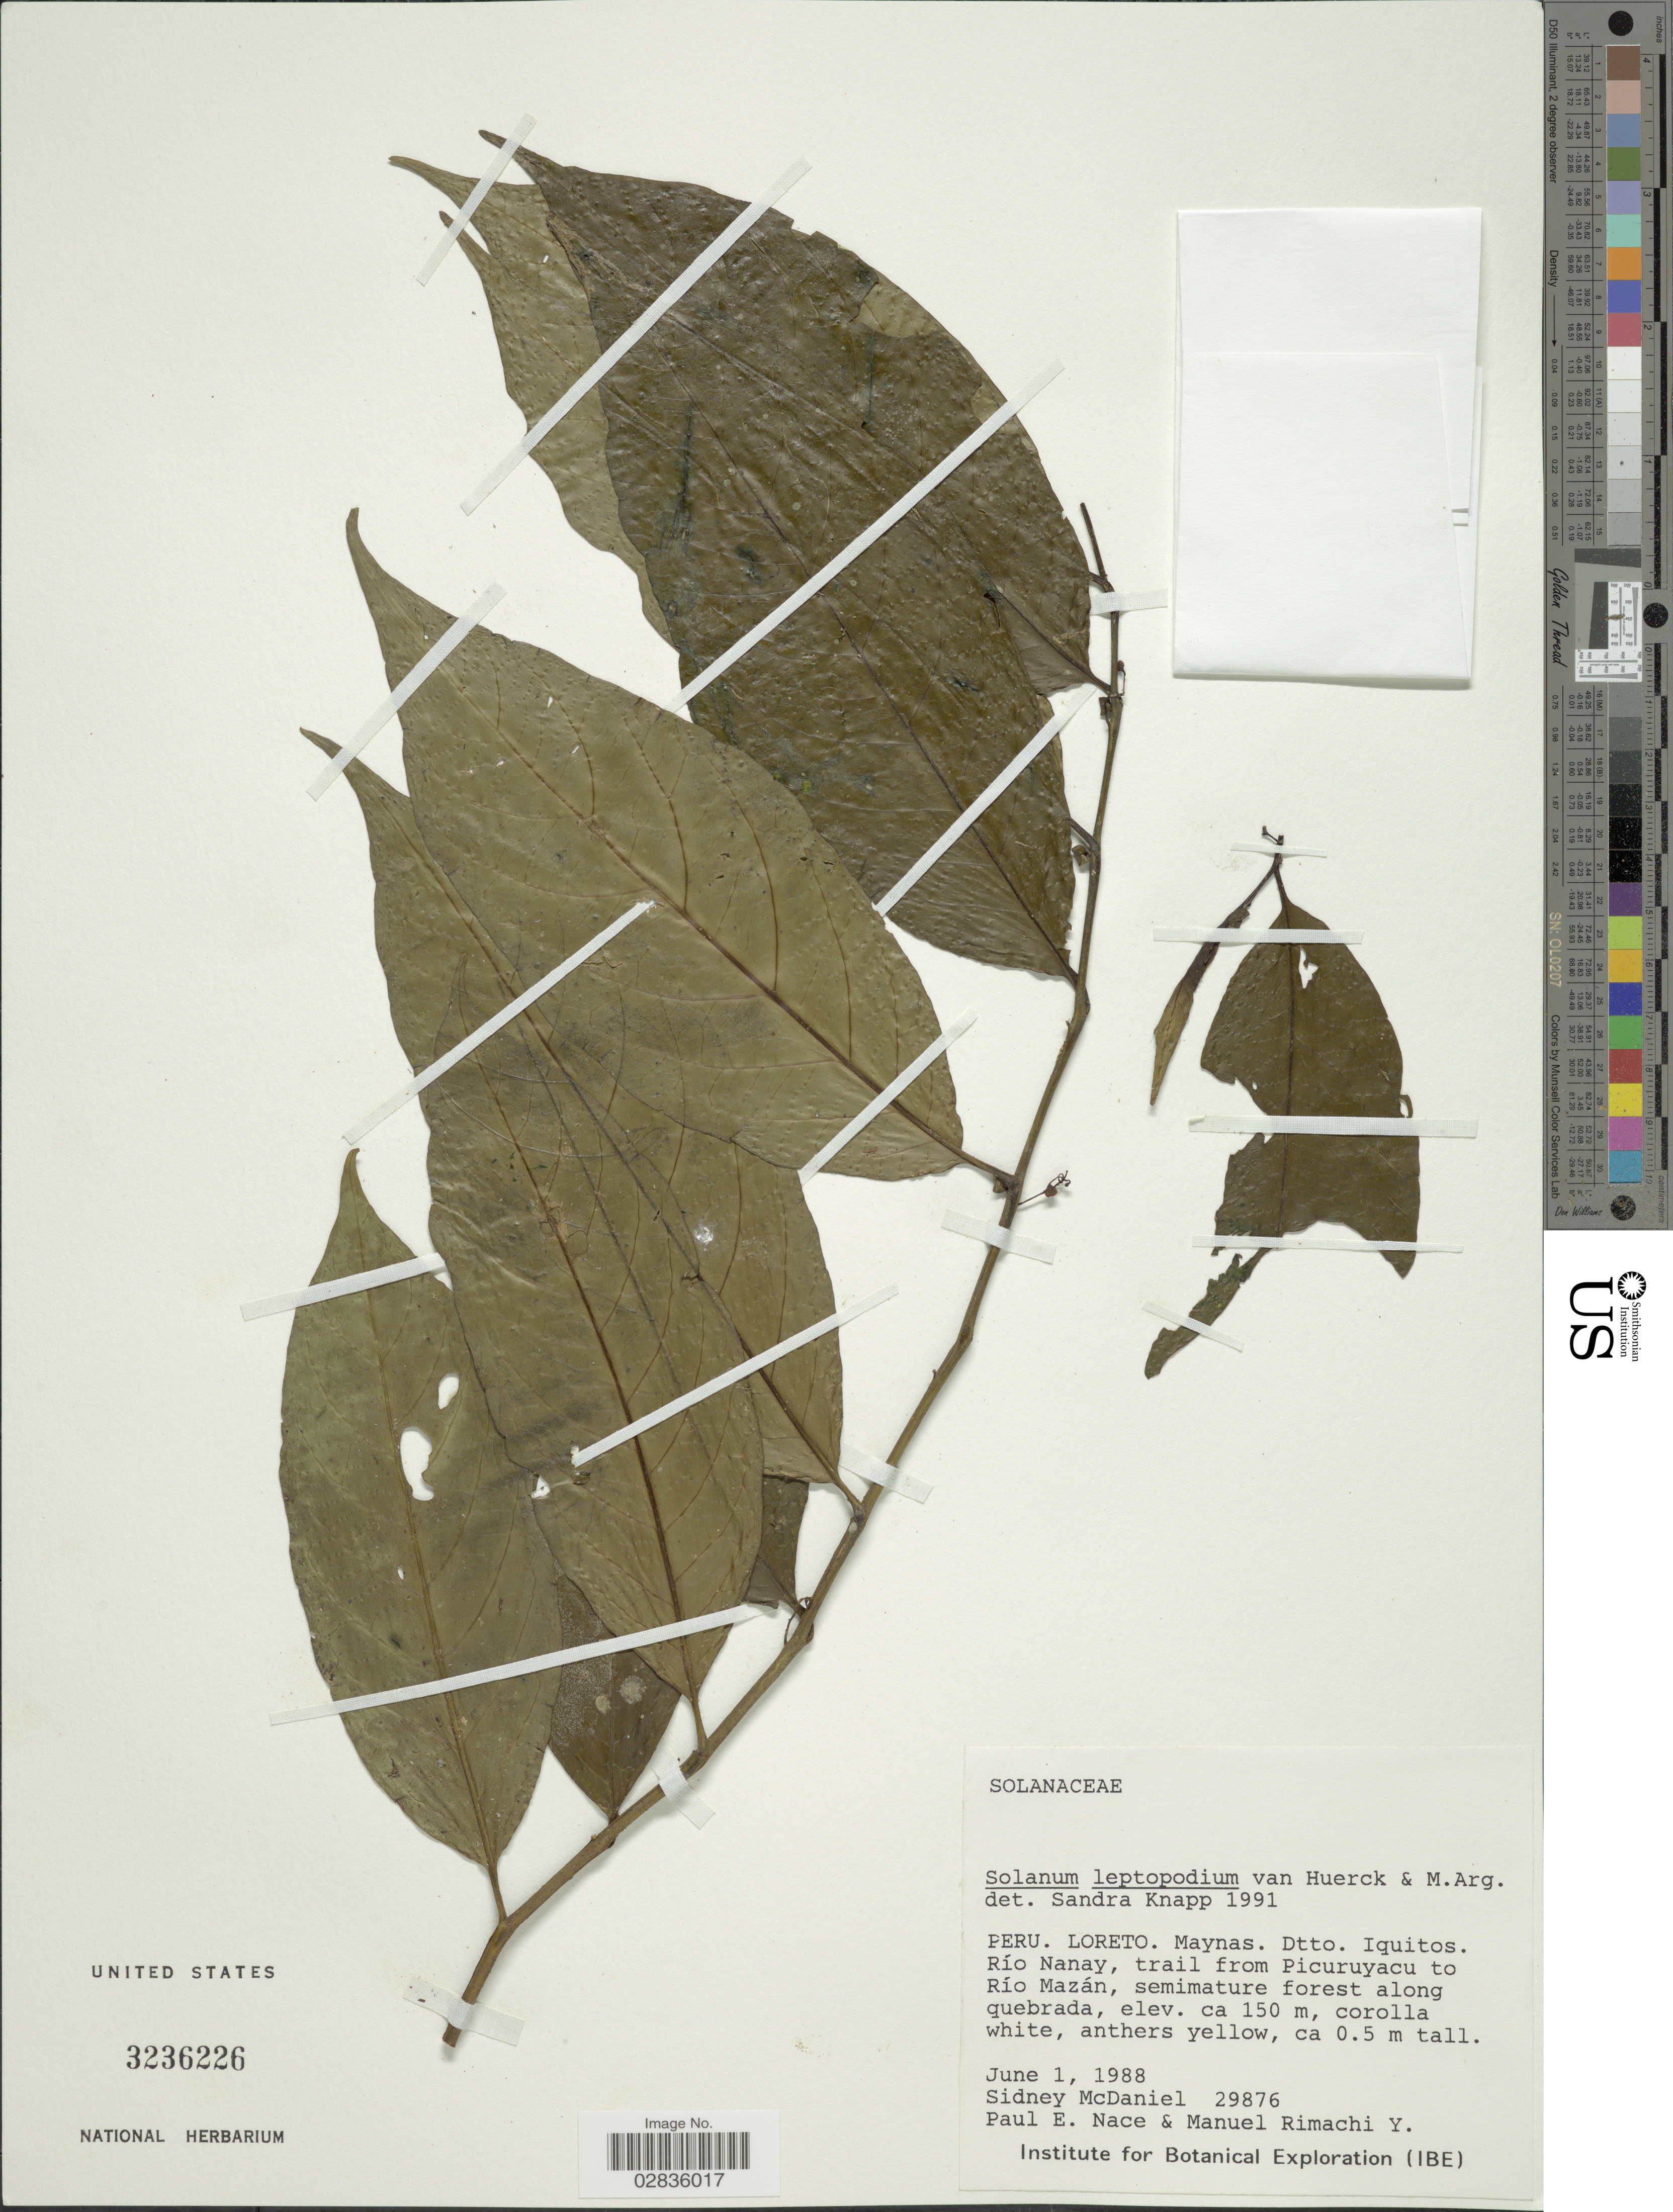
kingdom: Plantae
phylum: Tracheophyta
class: Magnoliopsida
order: Solanales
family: Solanaceae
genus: Solanum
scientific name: Solanum leptopodum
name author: Van Heurck & Müll. Arg.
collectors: S. McDaniel, P. Nace & M. Rimachi Y.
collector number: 29876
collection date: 1988-06-01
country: Peru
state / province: Loreto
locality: Maynas. Dtto. Iquitos. Río Nanay, trail from Picuruyacu to Río Mazán.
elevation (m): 150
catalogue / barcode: US 3236226